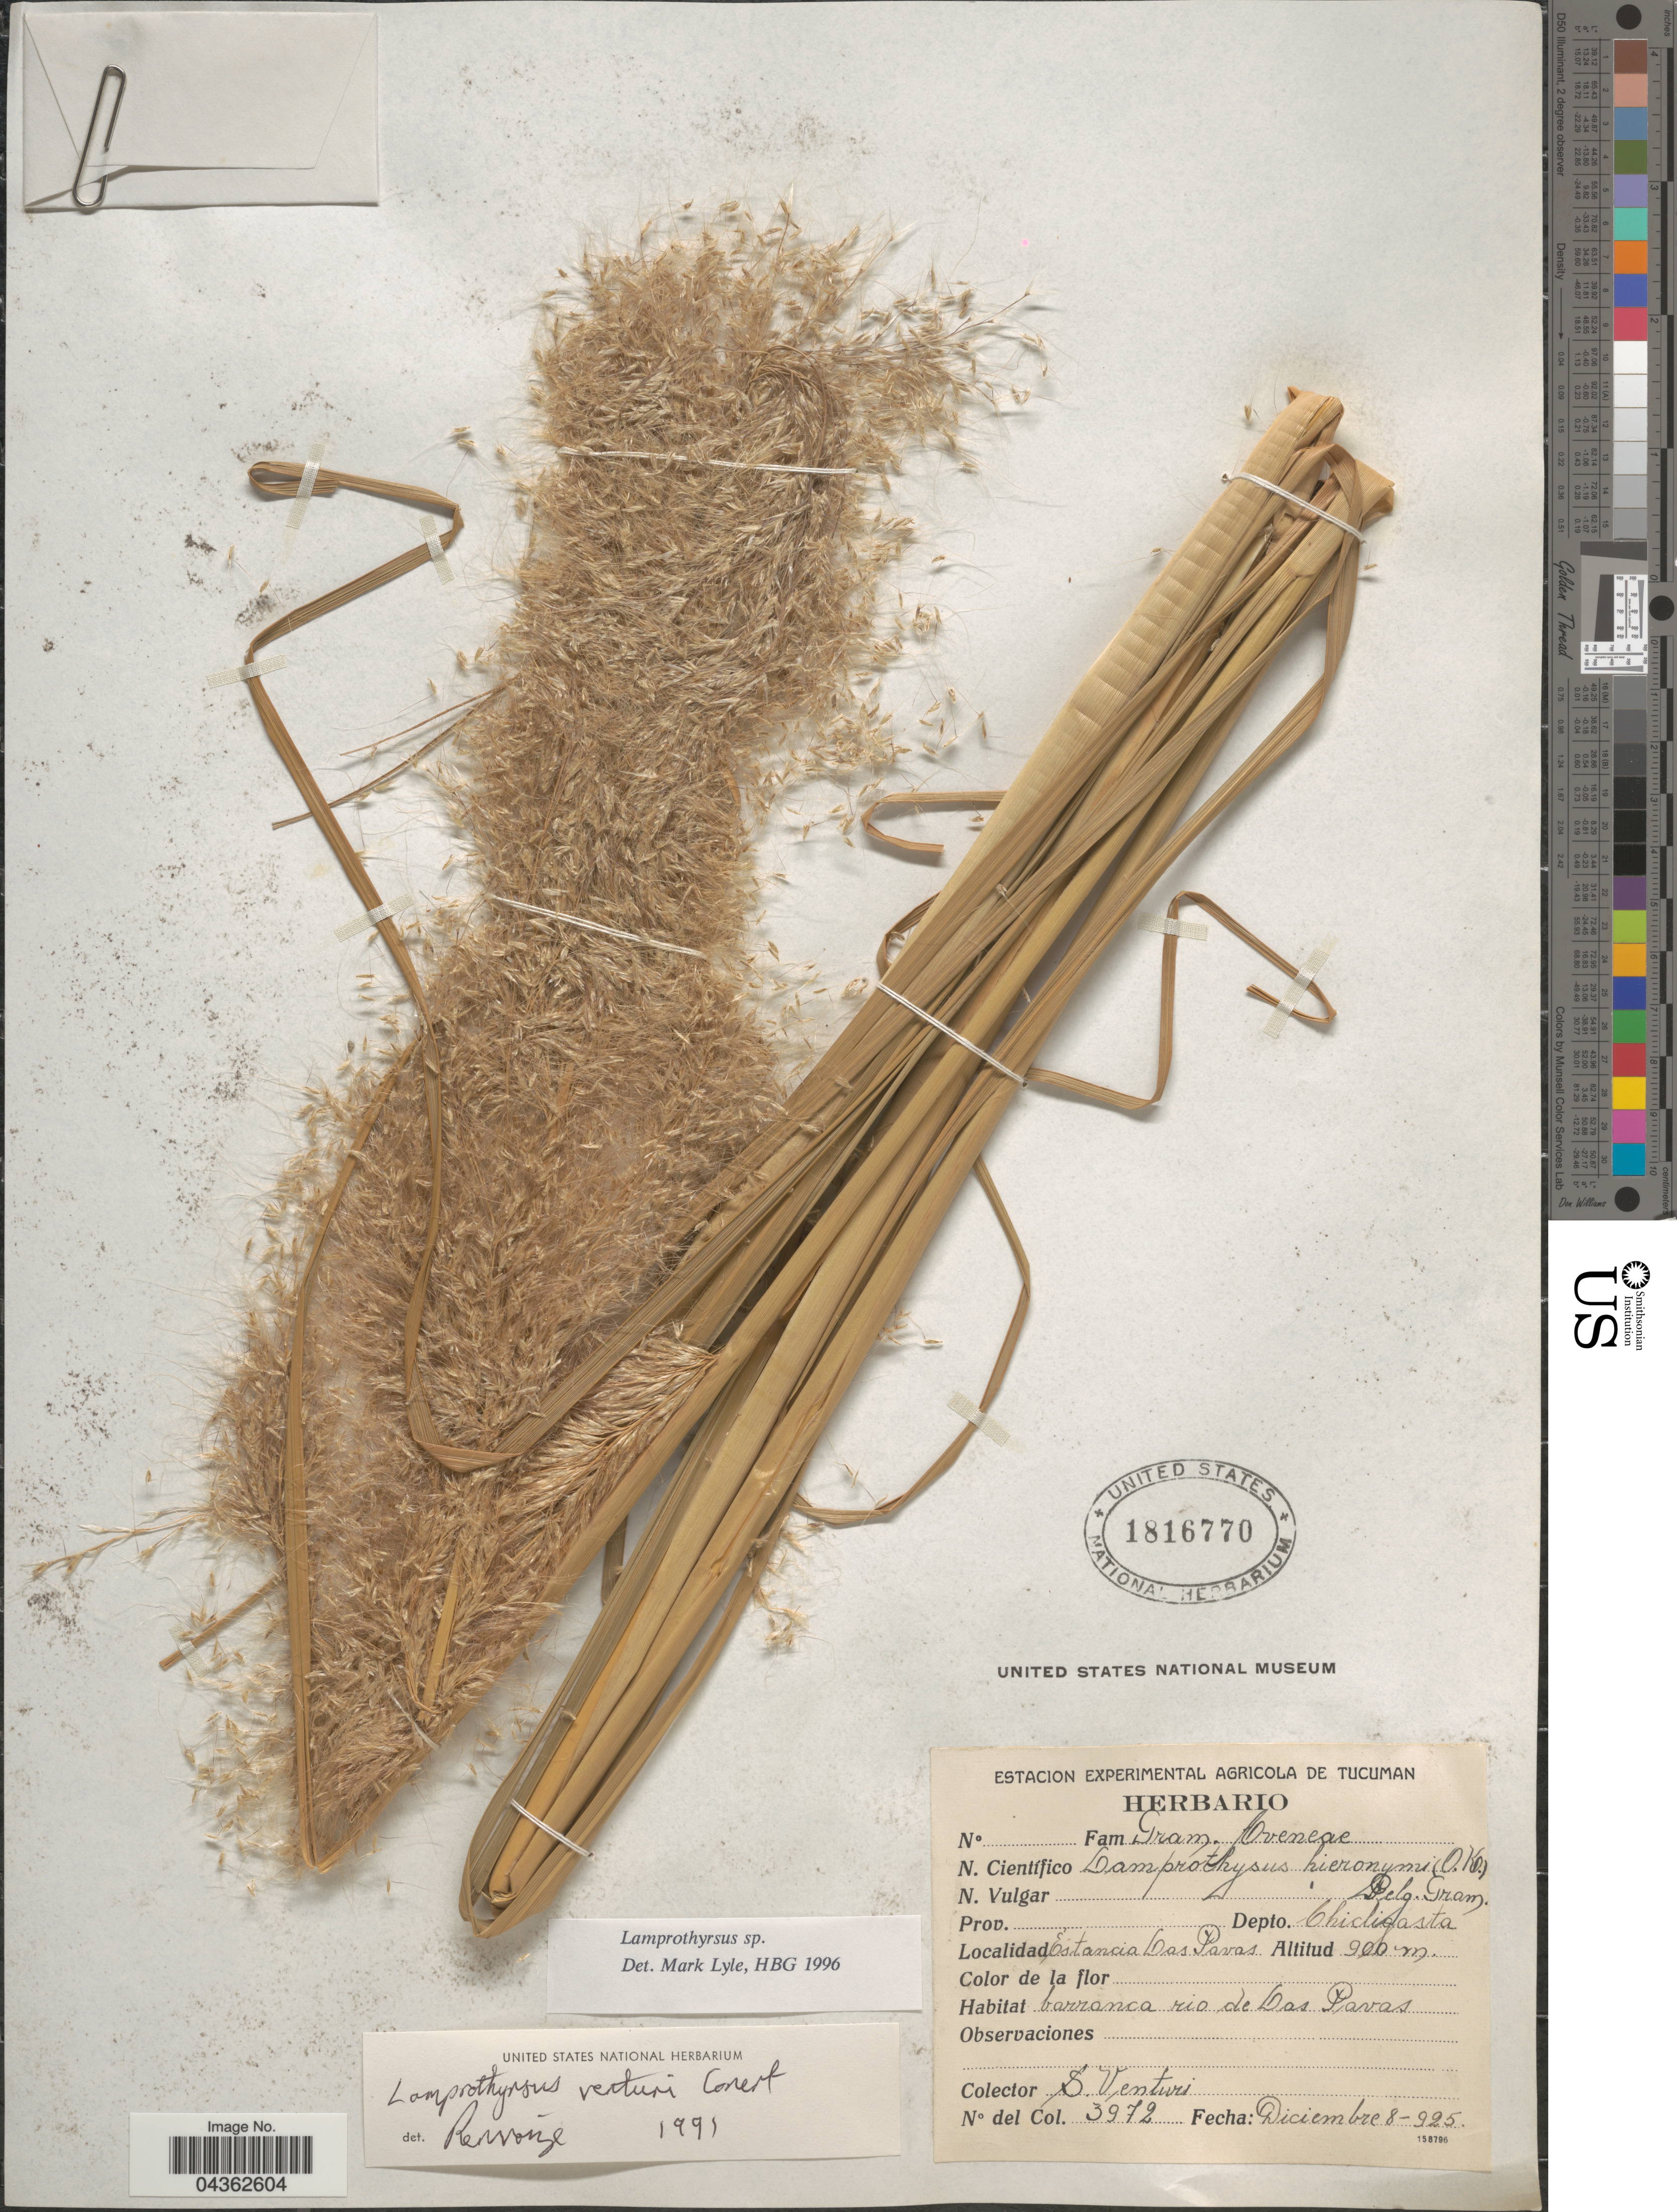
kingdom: Plantae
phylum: Tracheophyta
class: Liliopsida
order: Poales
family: Poaceae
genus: Cortaderia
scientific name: Cortaderia hieronymi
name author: (Kuntze) H.P. Linder & N.P. Barker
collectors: S. Venturi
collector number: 3972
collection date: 1925-12-08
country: Argentina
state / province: Tucuman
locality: Depto. Chicligasta. Estancia Las Pavas. Barranca rio de Las Pavas.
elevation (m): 900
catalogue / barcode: US 1816770